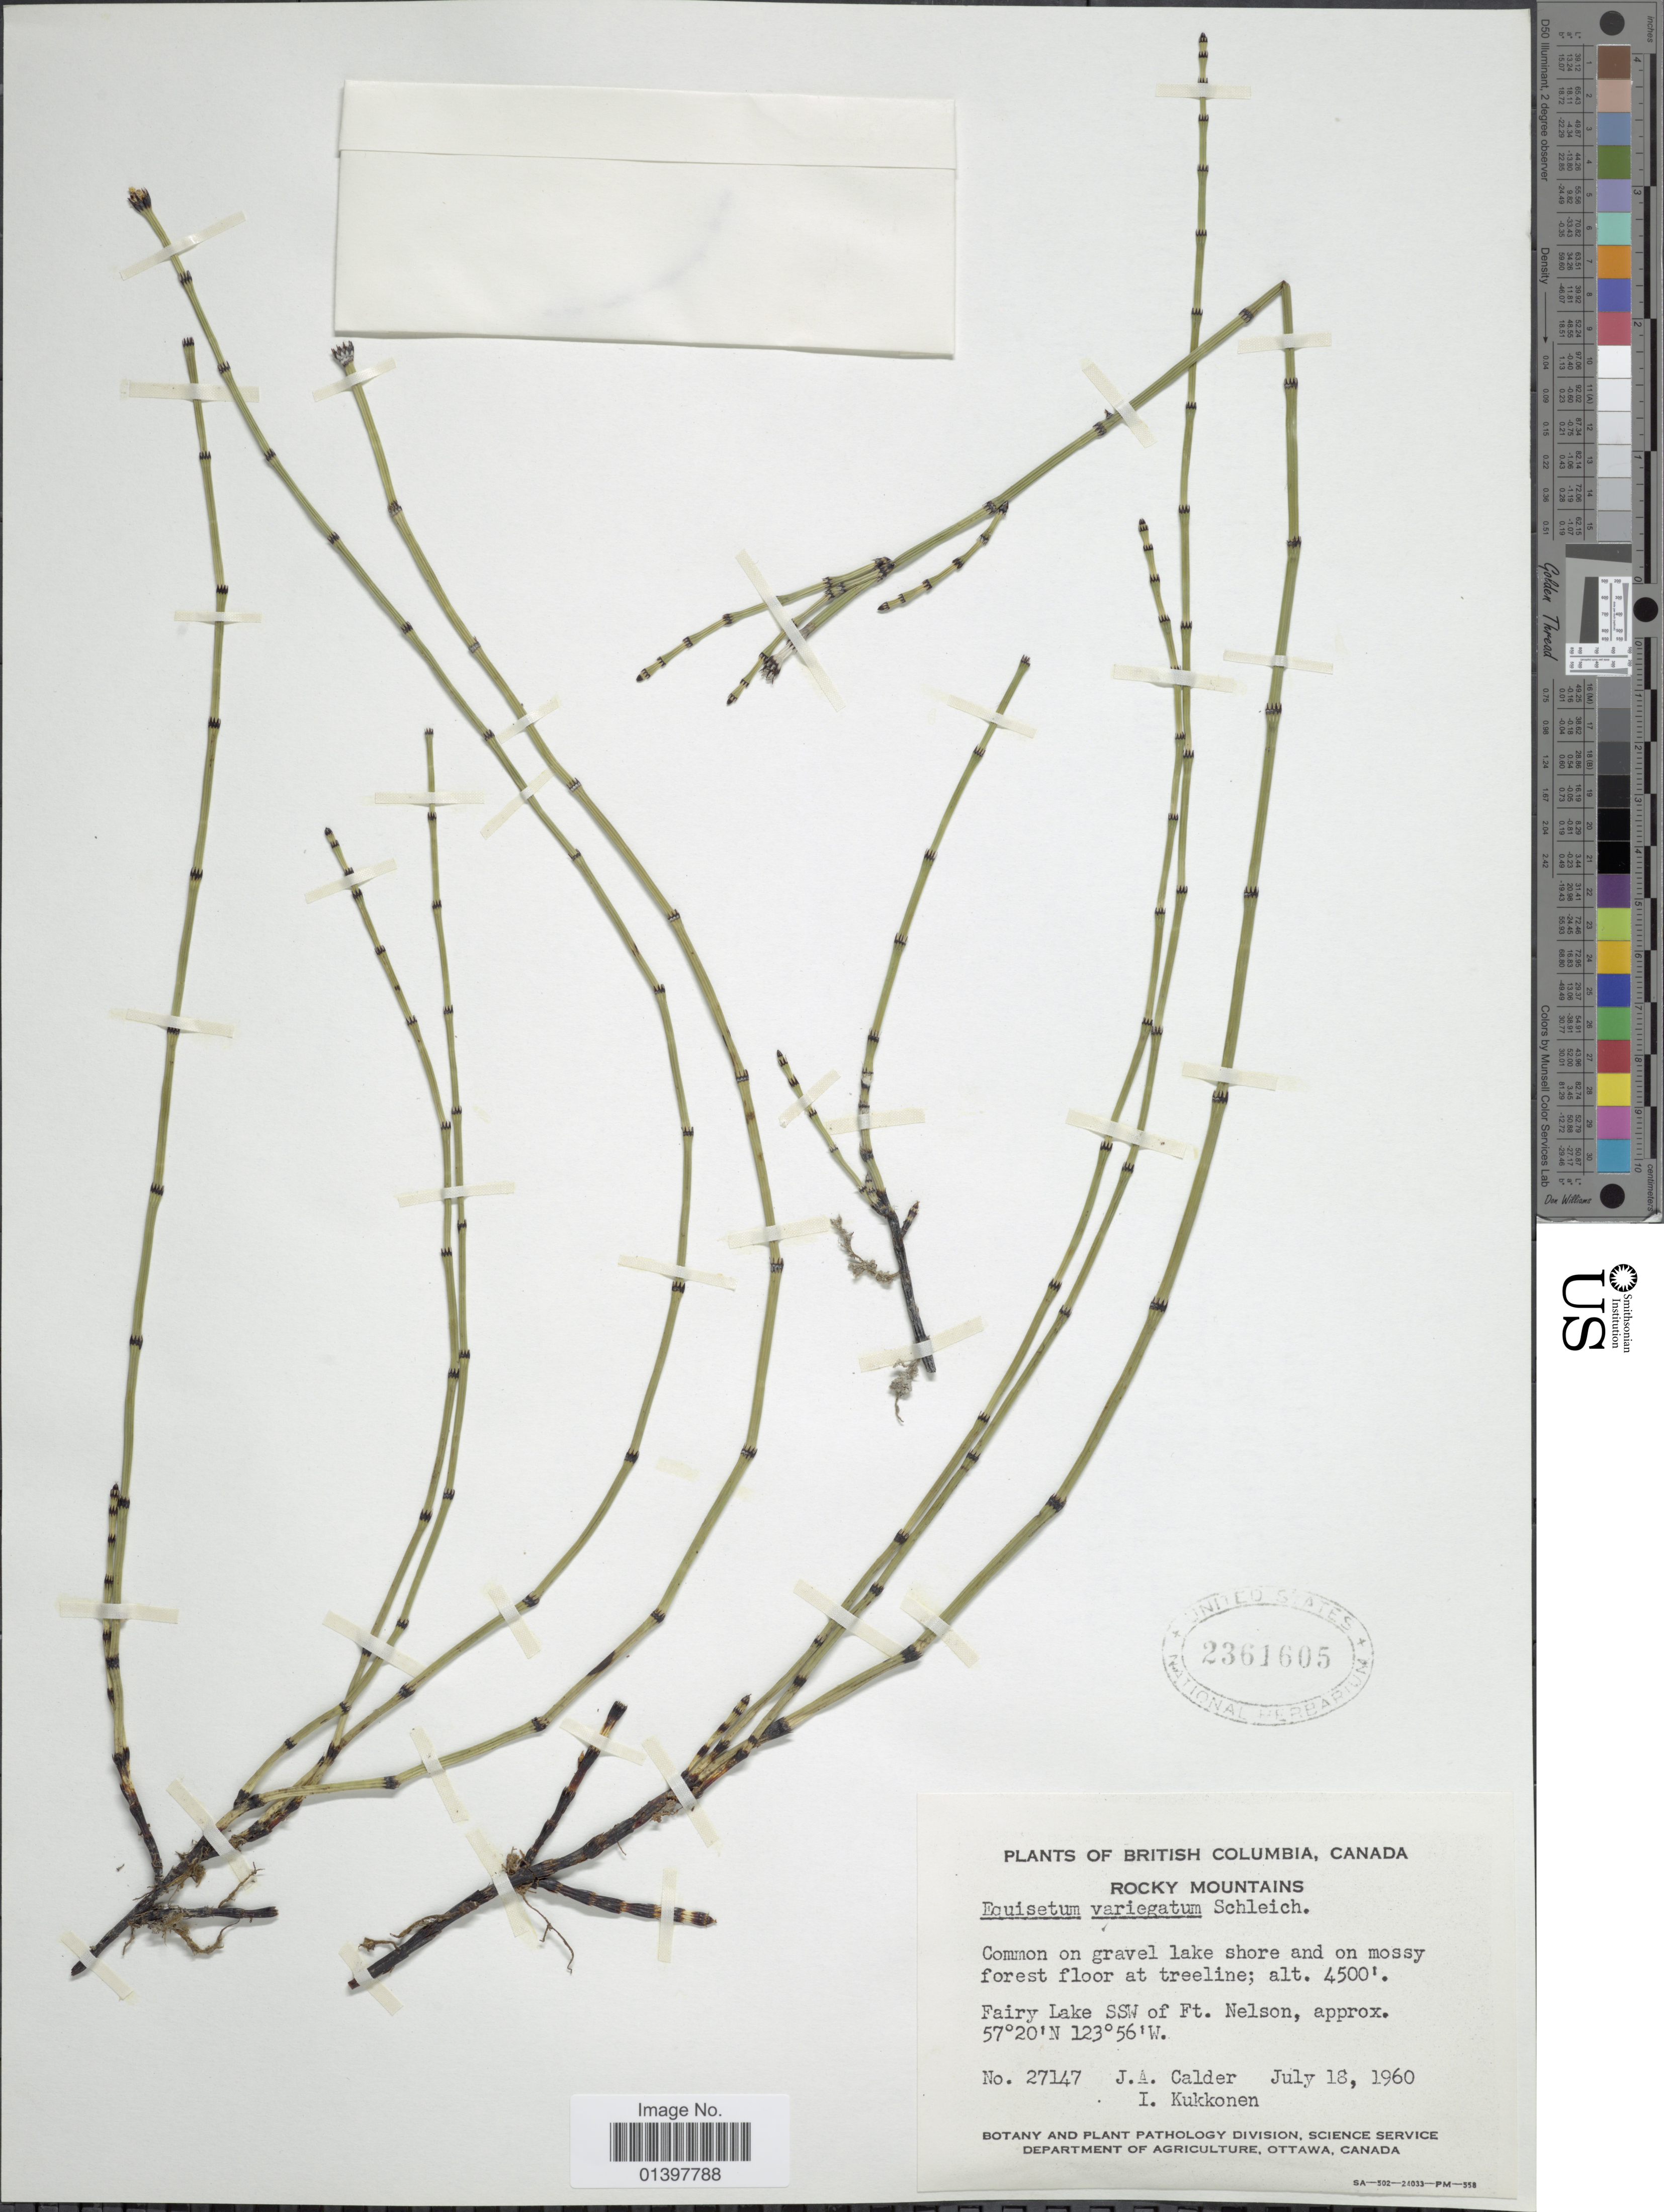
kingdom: Plantae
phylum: Tracheophyta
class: Polypodiopsida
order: Equisetales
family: Equisetaceae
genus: Equisetum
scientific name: Equisetum variegatum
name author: Schleich. ex F. Weber & D. Mohr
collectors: J. A. Calder & I. Kukkonen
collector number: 27147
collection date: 1960-07-18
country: Canada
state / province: British Columbia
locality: Rocky Mountains, common on gravel lake shore and on mossy forest floor at treeling, Fairy Lake SSW of Ft. Nelson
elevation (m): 1372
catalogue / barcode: US 23610605